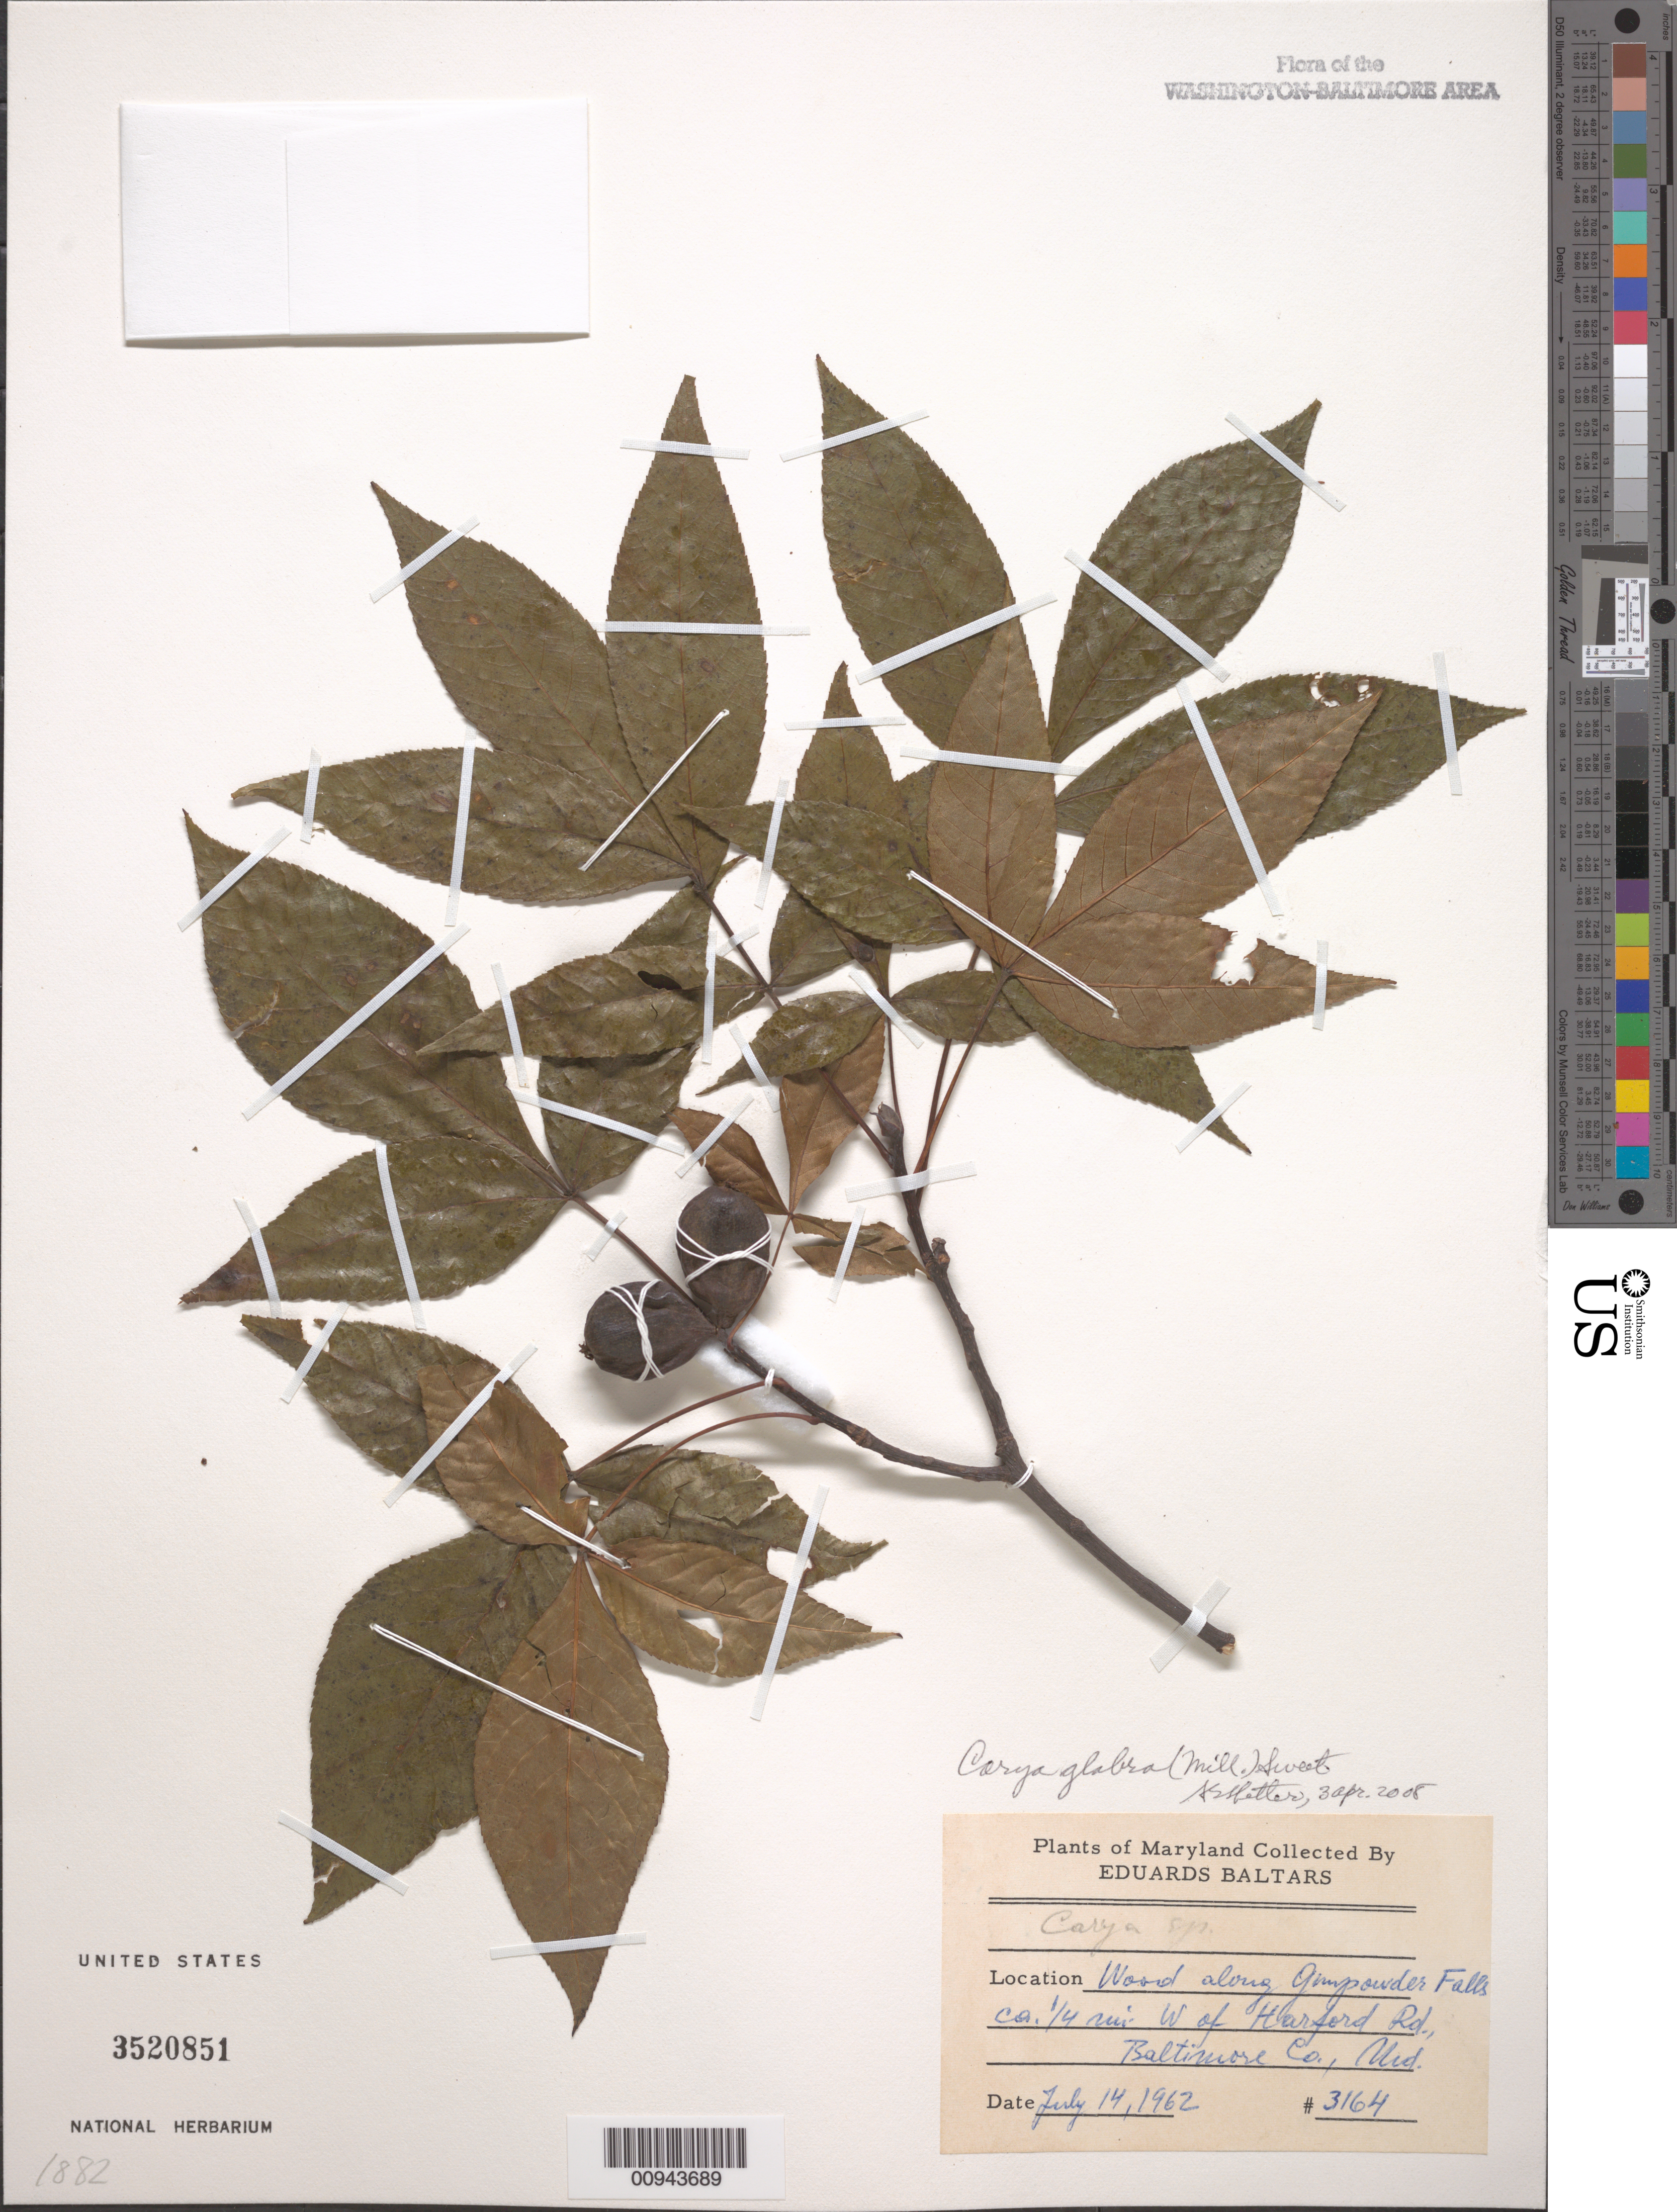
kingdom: Plantae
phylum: Tracheophyta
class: Magnoliopsida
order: Fagales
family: Juglandaceae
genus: Carya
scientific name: Carya glabra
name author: (Mill.) Sweet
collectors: E. Baltars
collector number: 3164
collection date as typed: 14 Jul 1962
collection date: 1962-07-14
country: United States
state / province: Maryland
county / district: Baltimore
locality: Along Gunpowder Falls ca. 1/4 mi. west of Harford Rd.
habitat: wood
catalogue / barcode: US 3520851